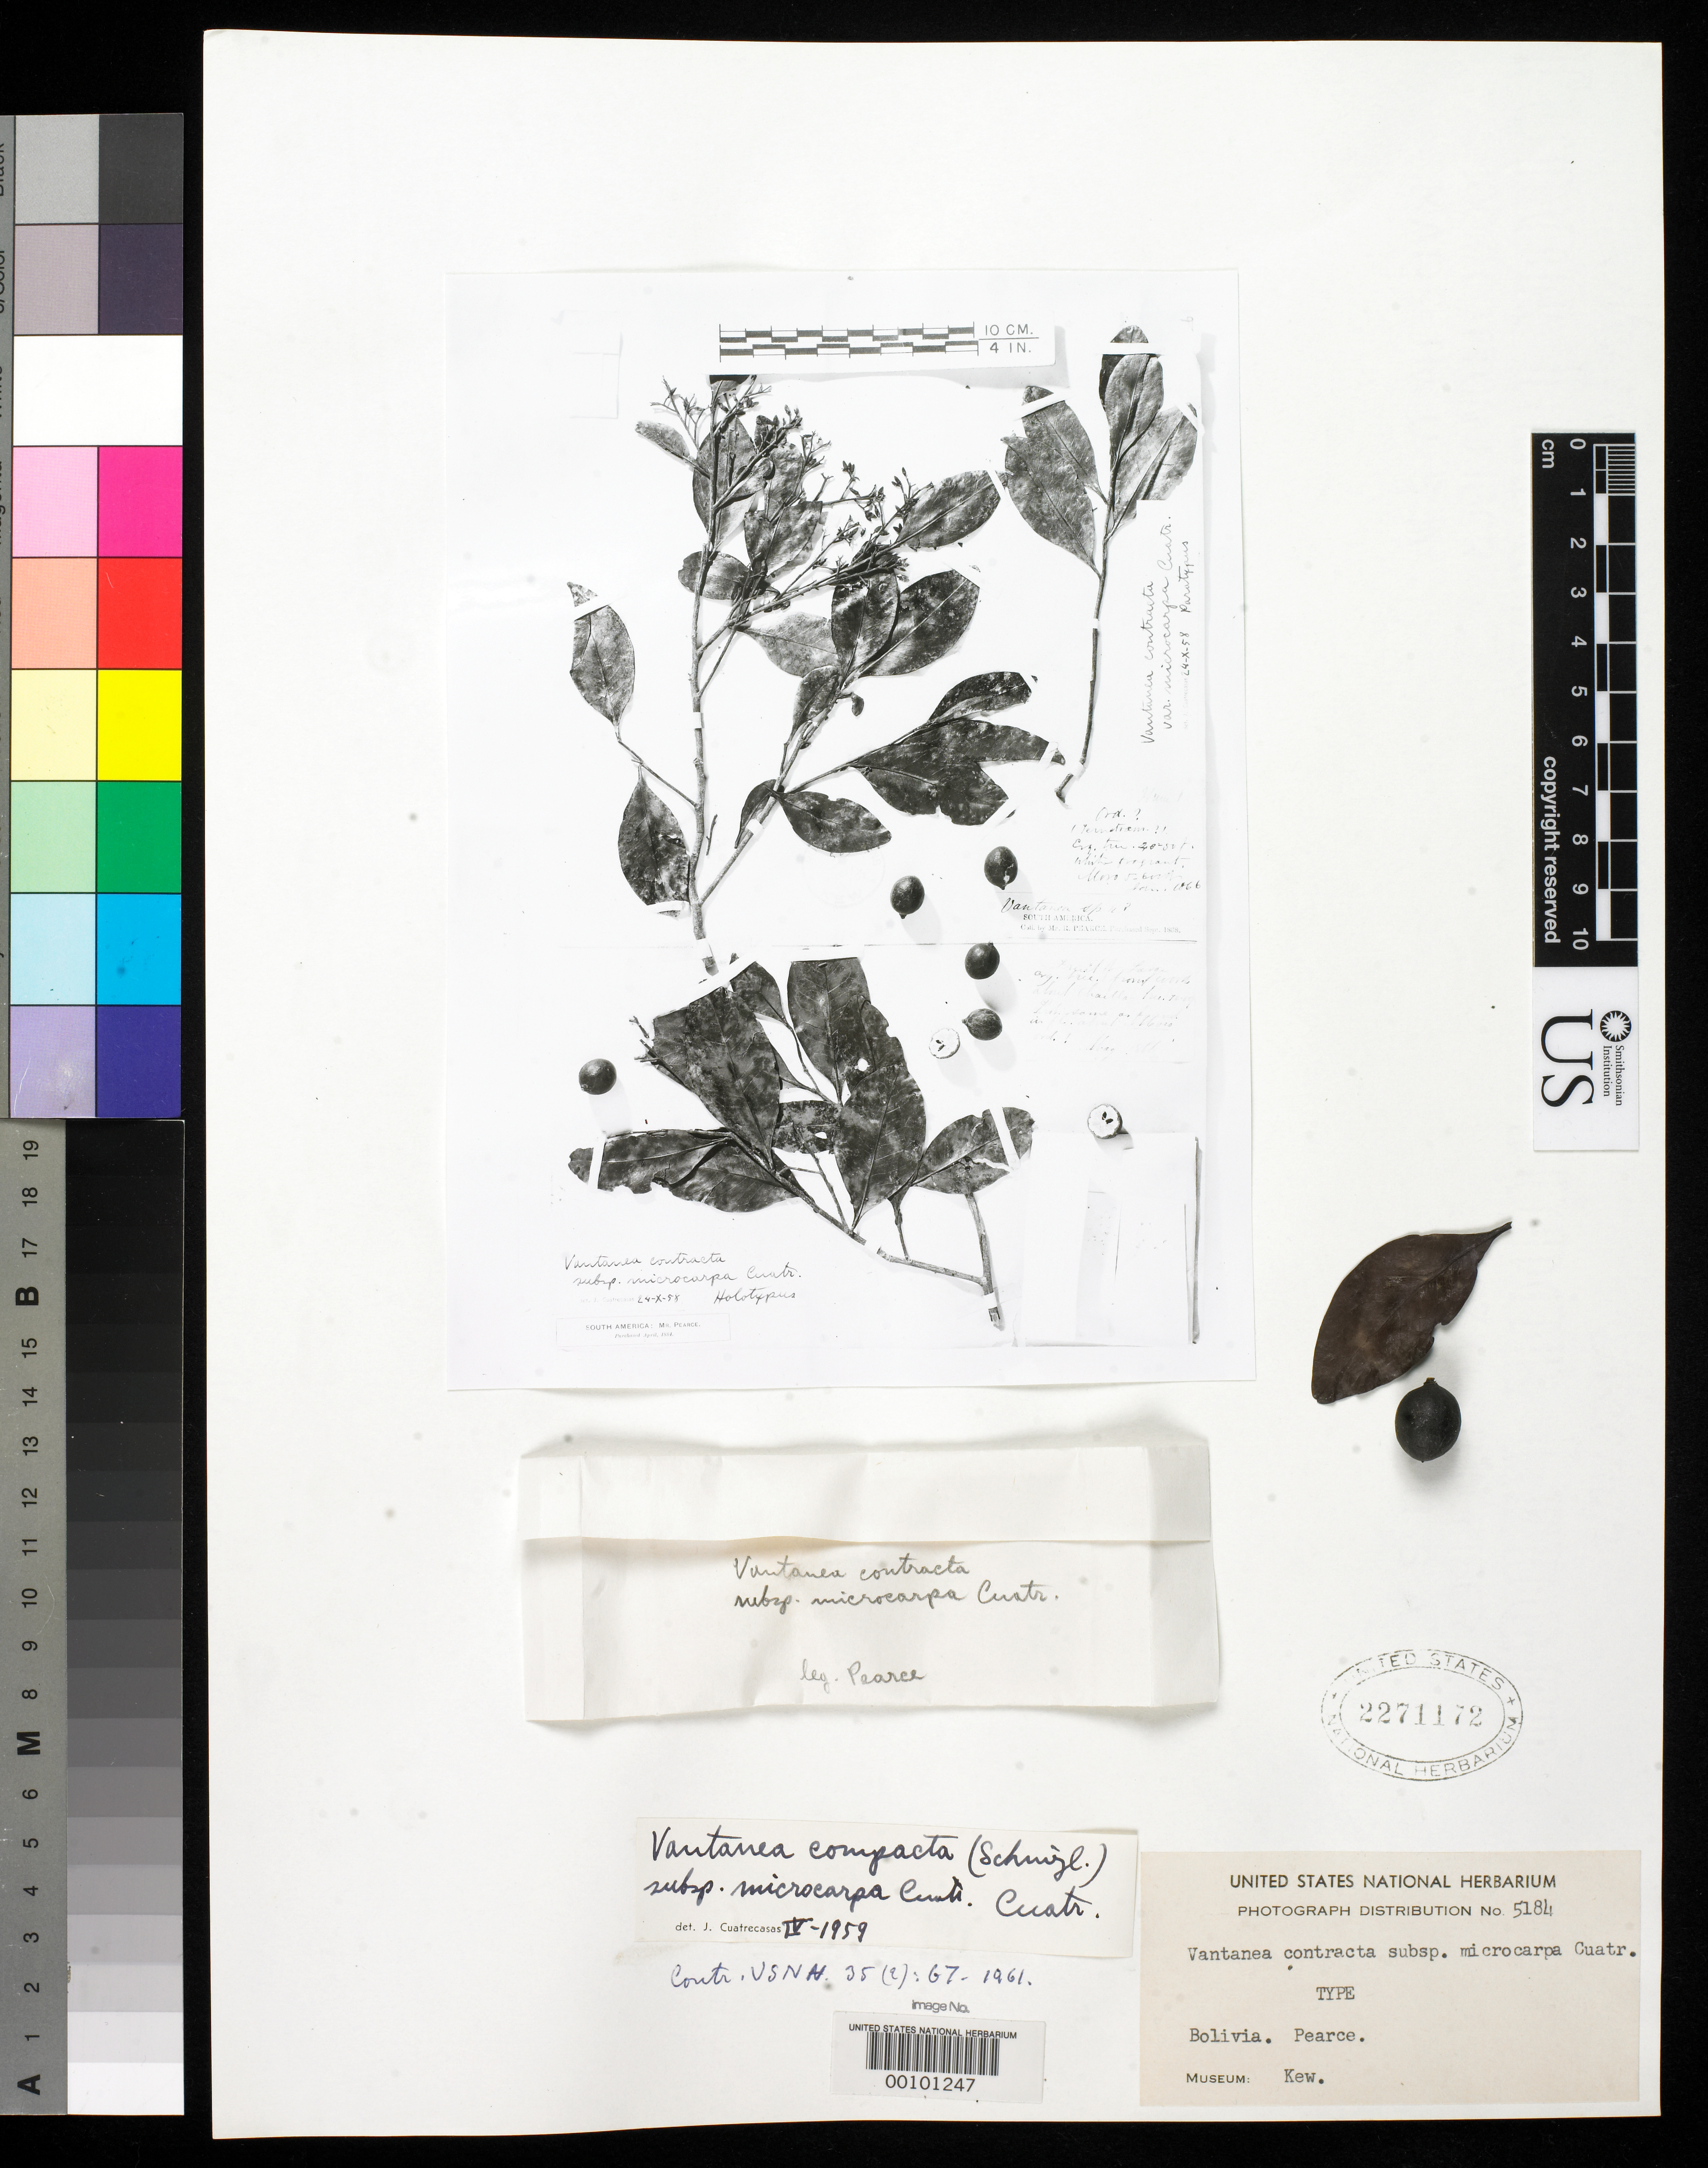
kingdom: Plantae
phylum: Tracheophyta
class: Magnoliopsida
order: Malpighiales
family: Humiriaceae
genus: Vantanea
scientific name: Vantanea compacta subsp. microcarpa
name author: Cuatrec.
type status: Isotype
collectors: R. Pearce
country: Bolivia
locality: Mapiri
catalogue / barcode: US 2271172